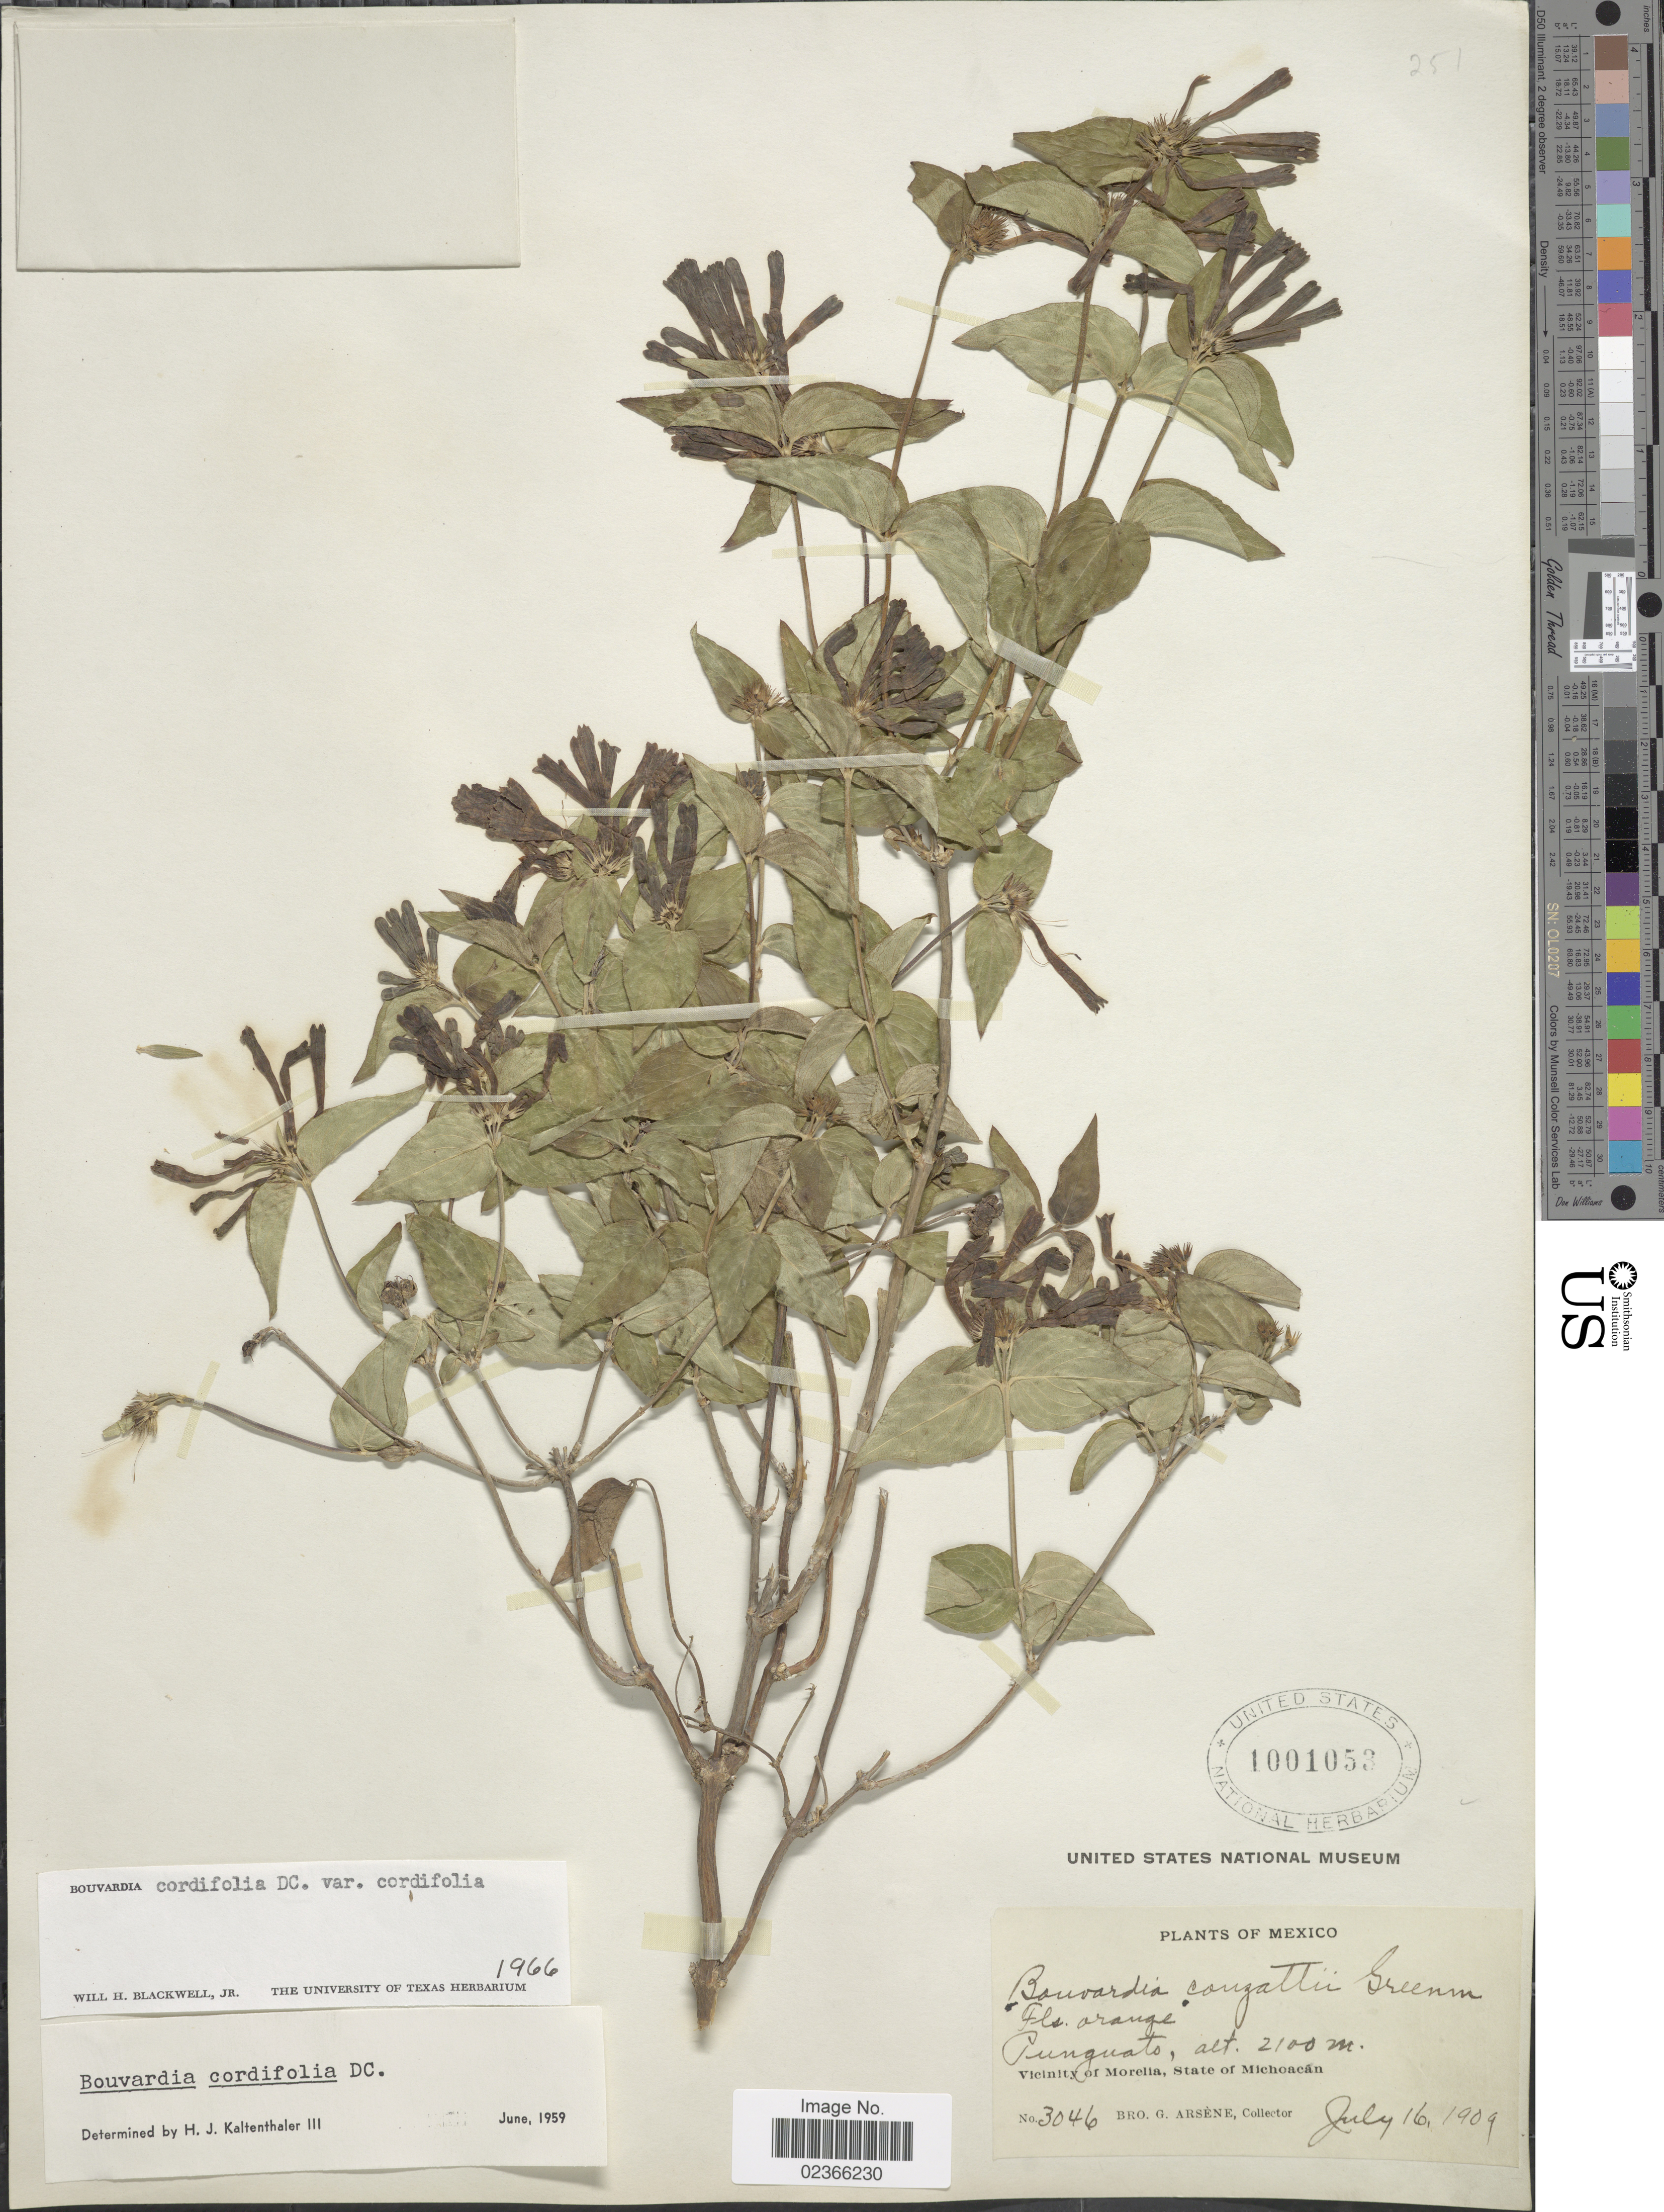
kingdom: Plantae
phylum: Tracheophyta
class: Magnoliopsida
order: Gentianales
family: Rubiaceae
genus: Bouvardia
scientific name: Bouvardia cordifolia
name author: DC.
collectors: Bro. G. Arsène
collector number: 3046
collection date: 1909-07-16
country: Mexico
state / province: Michoacán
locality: Punguato. Vicinity of Morelia, State of Michoacan.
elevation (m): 2100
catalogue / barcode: US 1001053